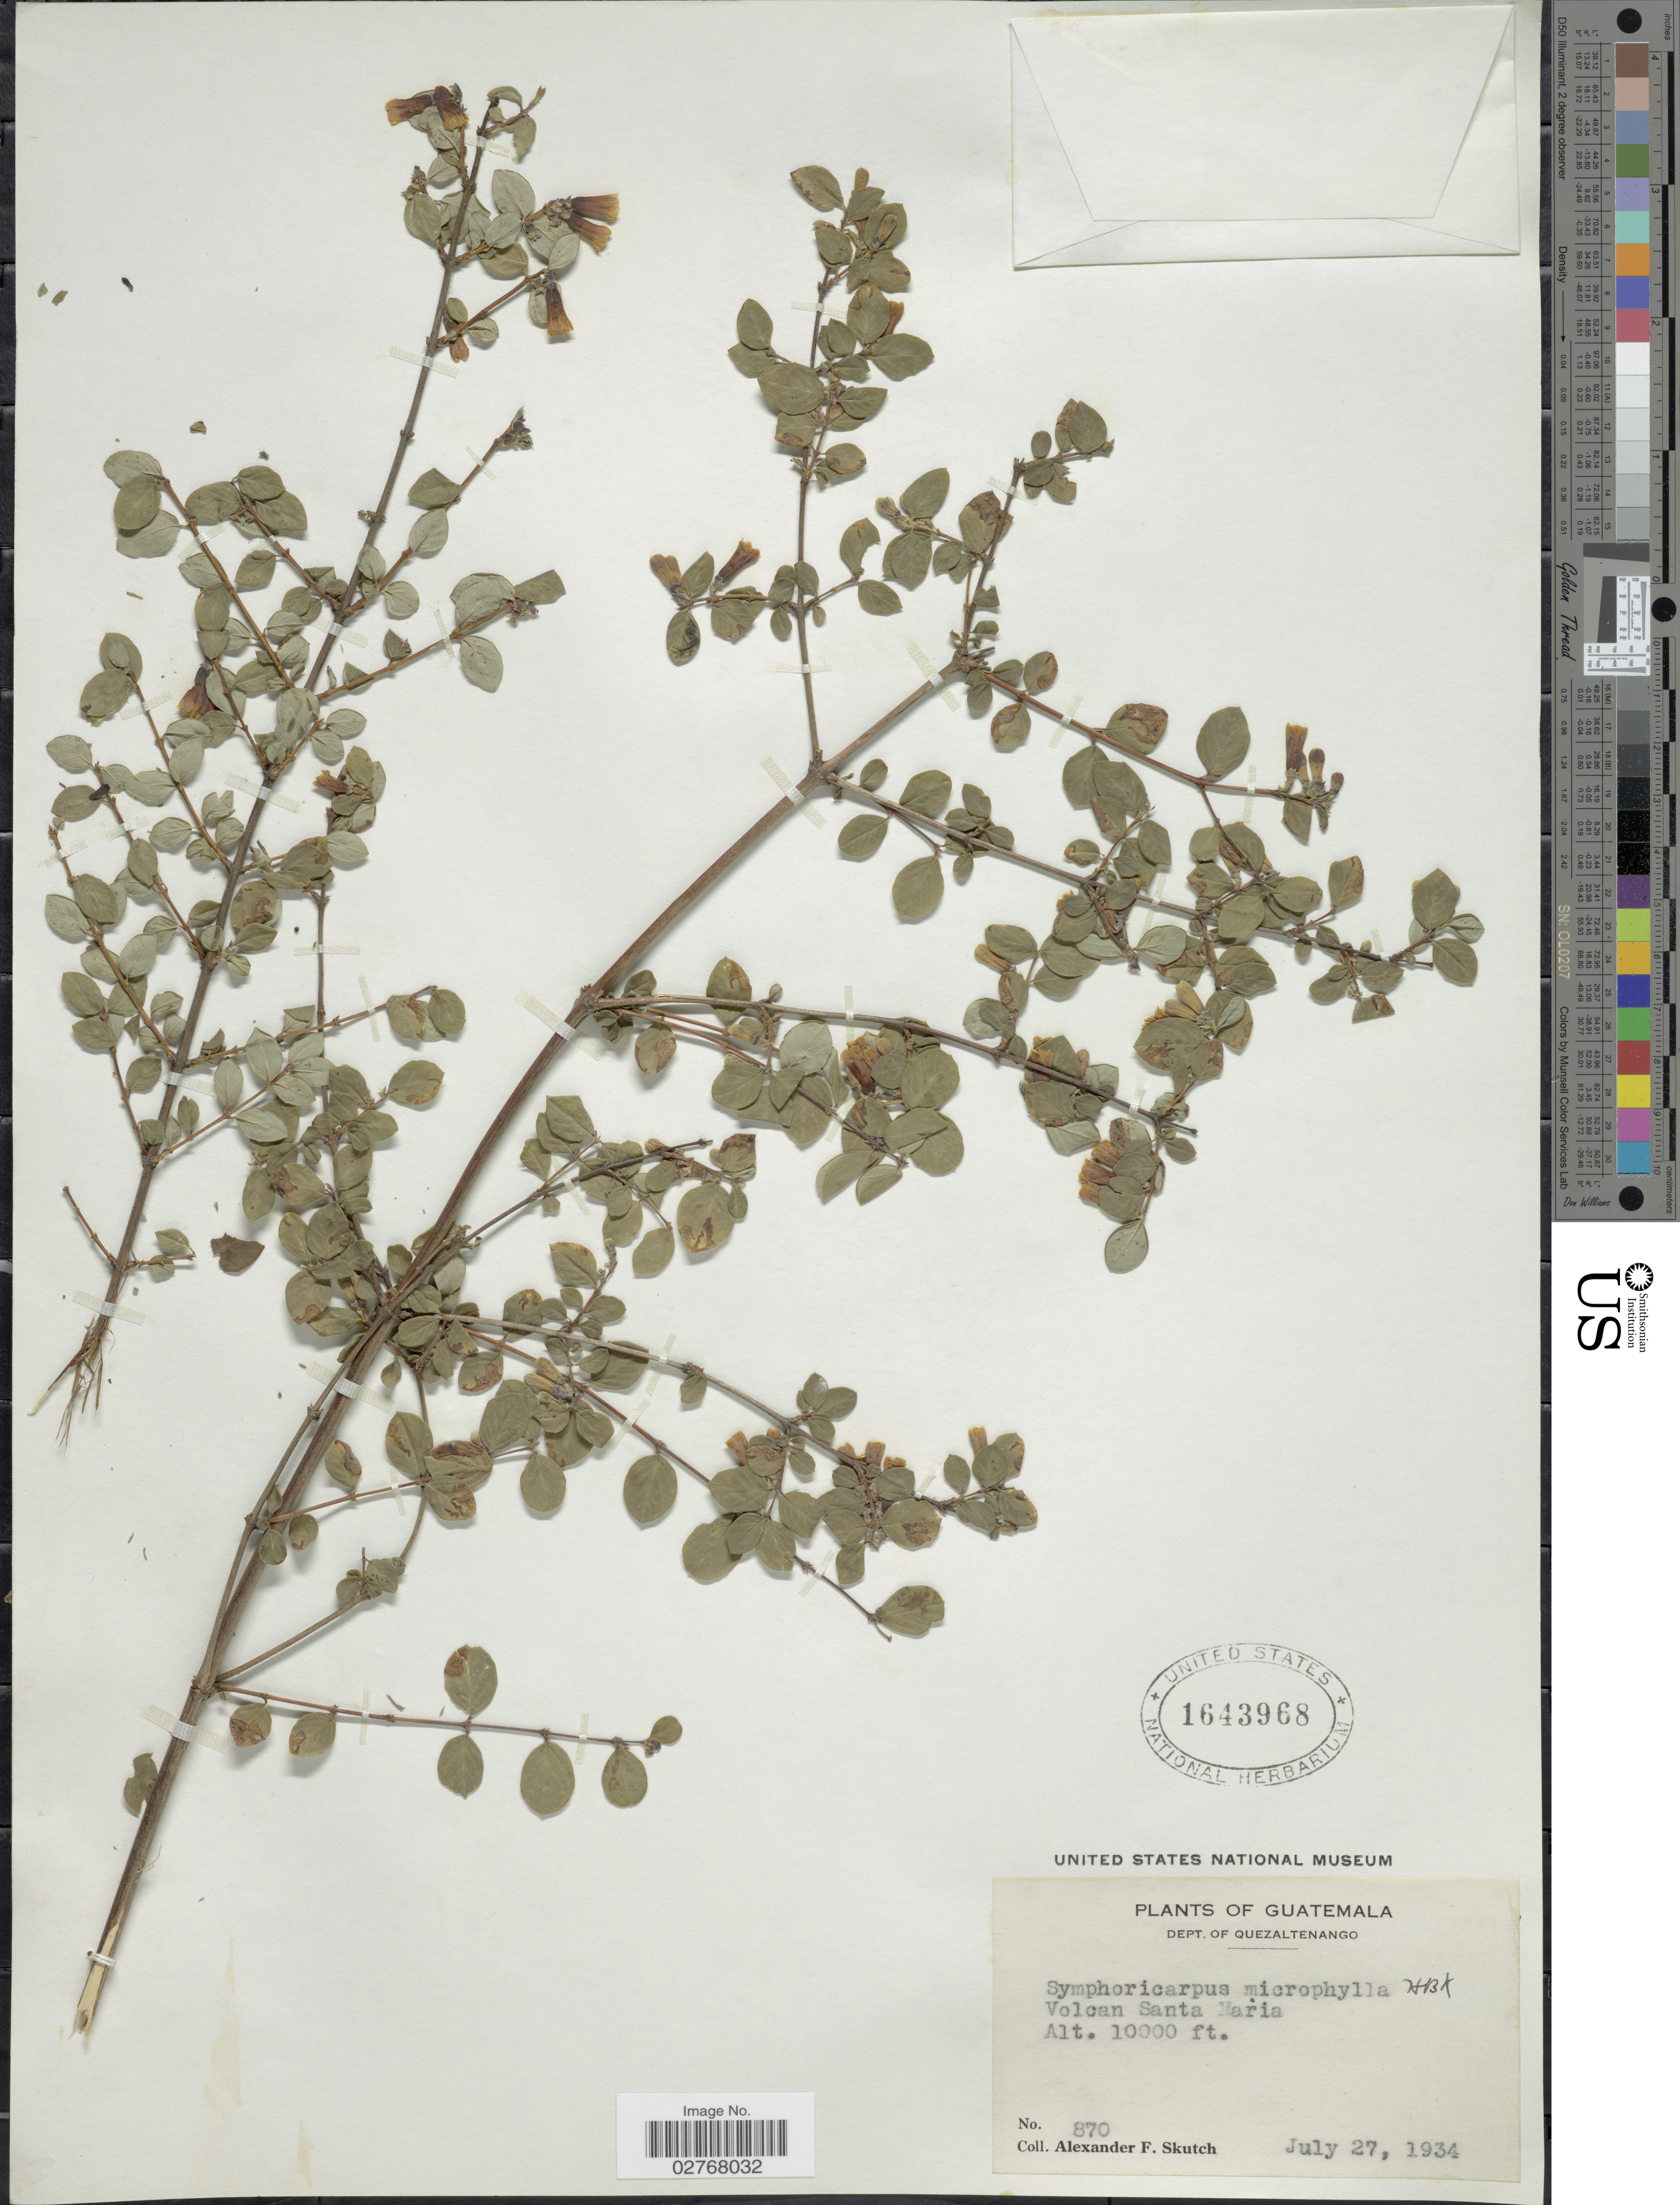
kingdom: Plantae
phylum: Tracheophyta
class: Magnoliopsida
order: Dipsacales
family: Caprifoliaceae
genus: Symphoricarpos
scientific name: Symphoricarpos microphyllus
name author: Kunth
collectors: A. F. Skutch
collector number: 870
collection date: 1934-07-27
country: Guatemala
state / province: Quetzaltenango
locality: Dept. of Quezaltenango, Volcan Santa Maria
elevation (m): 3048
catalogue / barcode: US 1643968